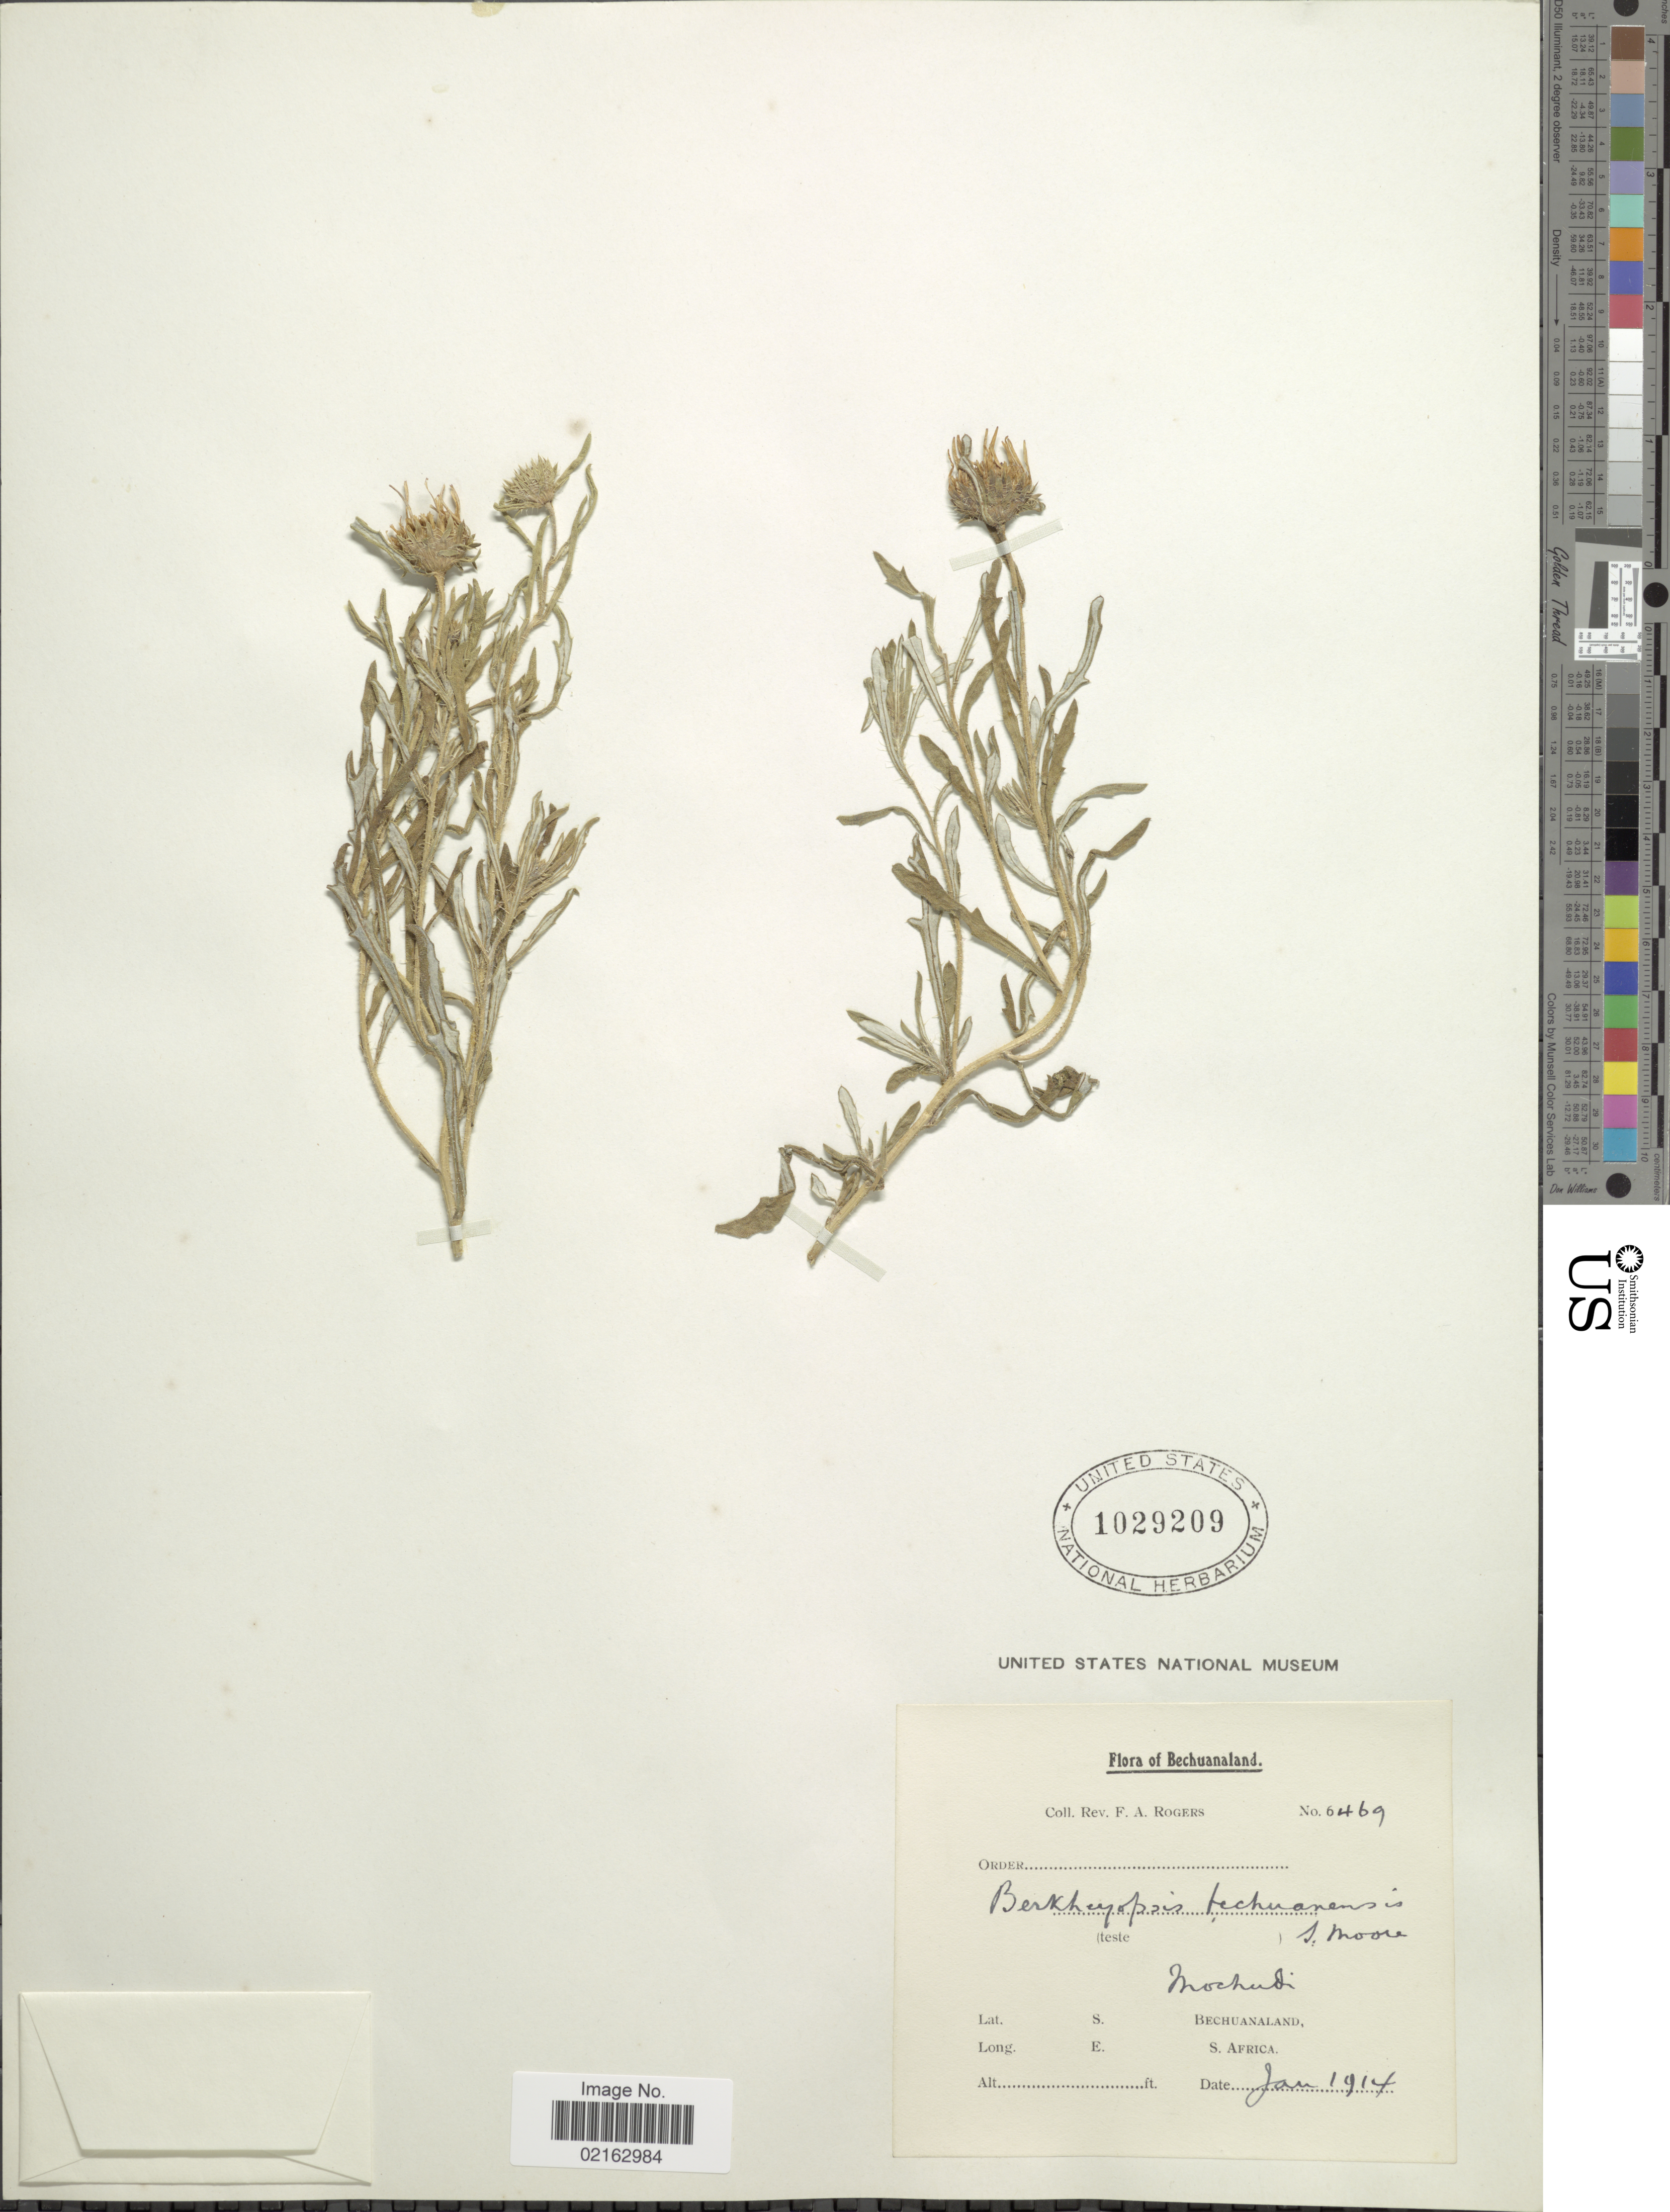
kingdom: Plantae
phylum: Tracheophyta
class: Magnoliopsida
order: Asterales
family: Asteraceae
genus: Hirpicium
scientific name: Hirpicium bechuanense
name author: (S. Moore) Roessler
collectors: F. A. Rogers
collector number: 6469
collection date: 1914-01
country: South Africa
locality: Mochudi. Bechuanaland, S. Africa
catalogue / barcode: US 1029209